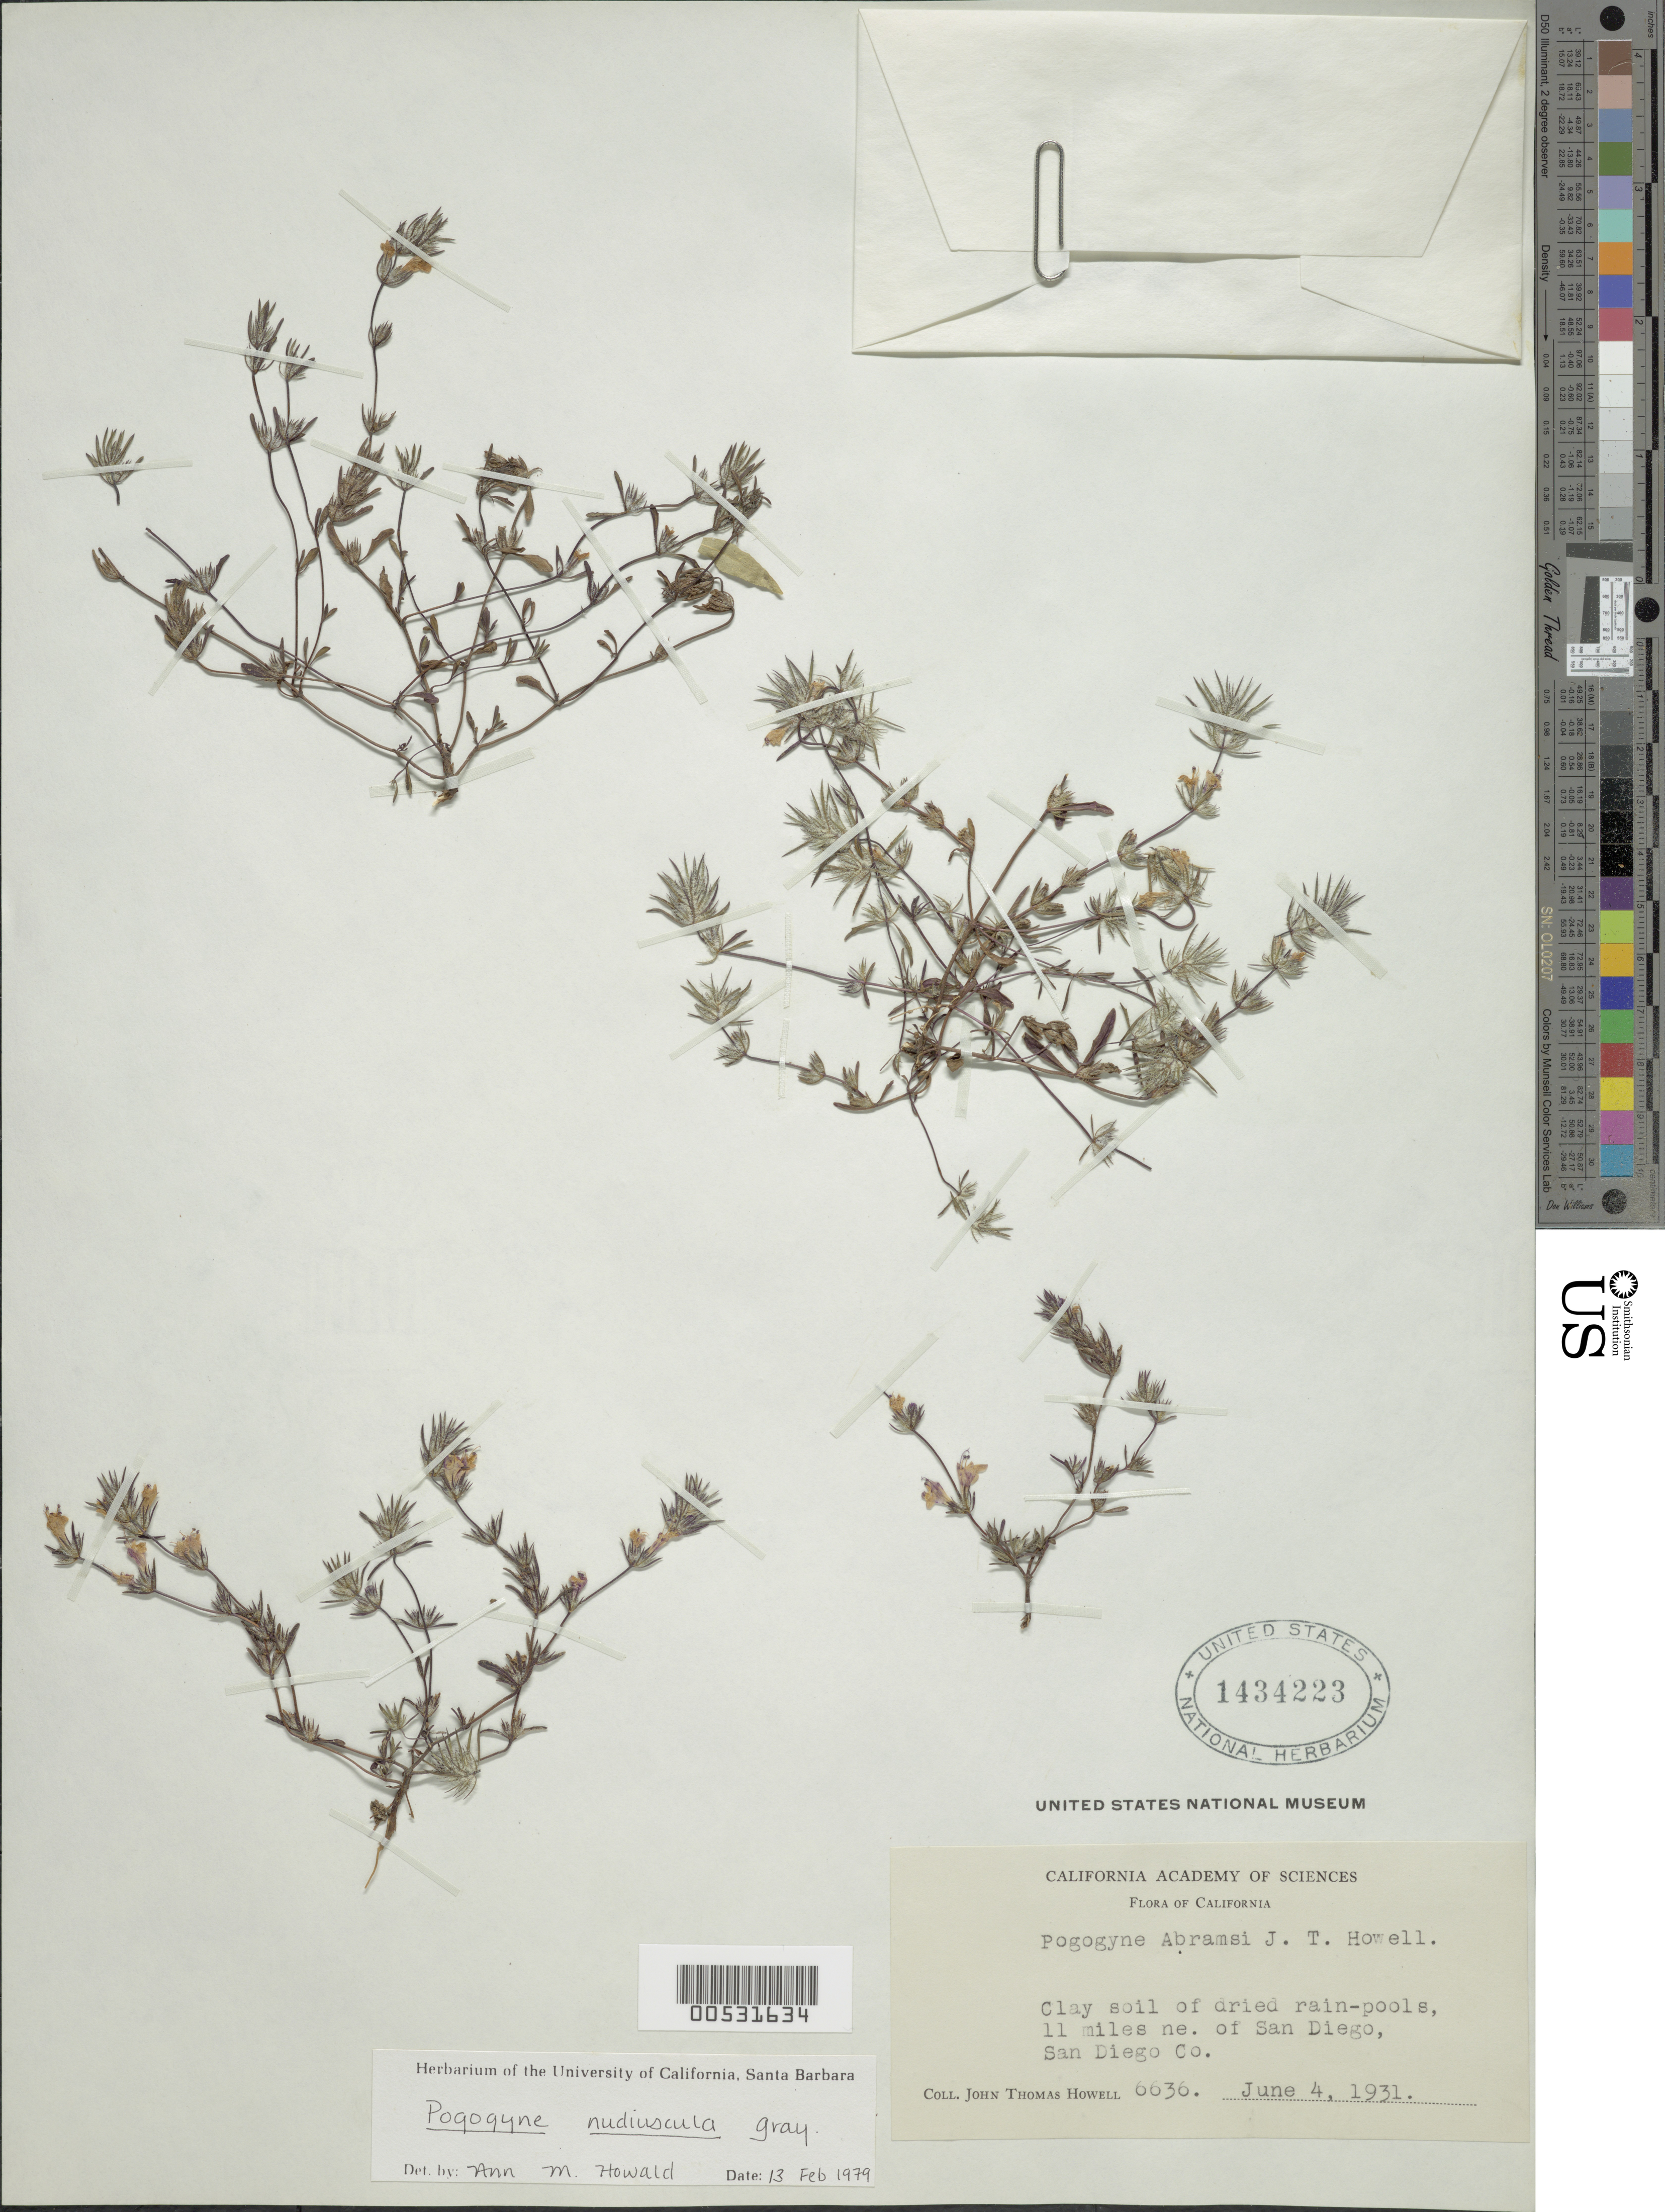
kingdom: Plantae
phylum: Tracheophyta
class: Magnoliopsida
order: Lamiales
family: Lamiaceae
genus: Pogogyne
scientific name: Pogogyne nudiuscula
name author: A. Gray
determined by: Howald, A. M.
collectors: J. T. Howell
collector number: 6636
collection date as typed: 04 Jun 1931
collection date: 1931-06-04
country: United States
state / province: California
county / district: San Diego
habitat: Clay soil of dried rain-pools.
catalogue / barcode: US 1434223